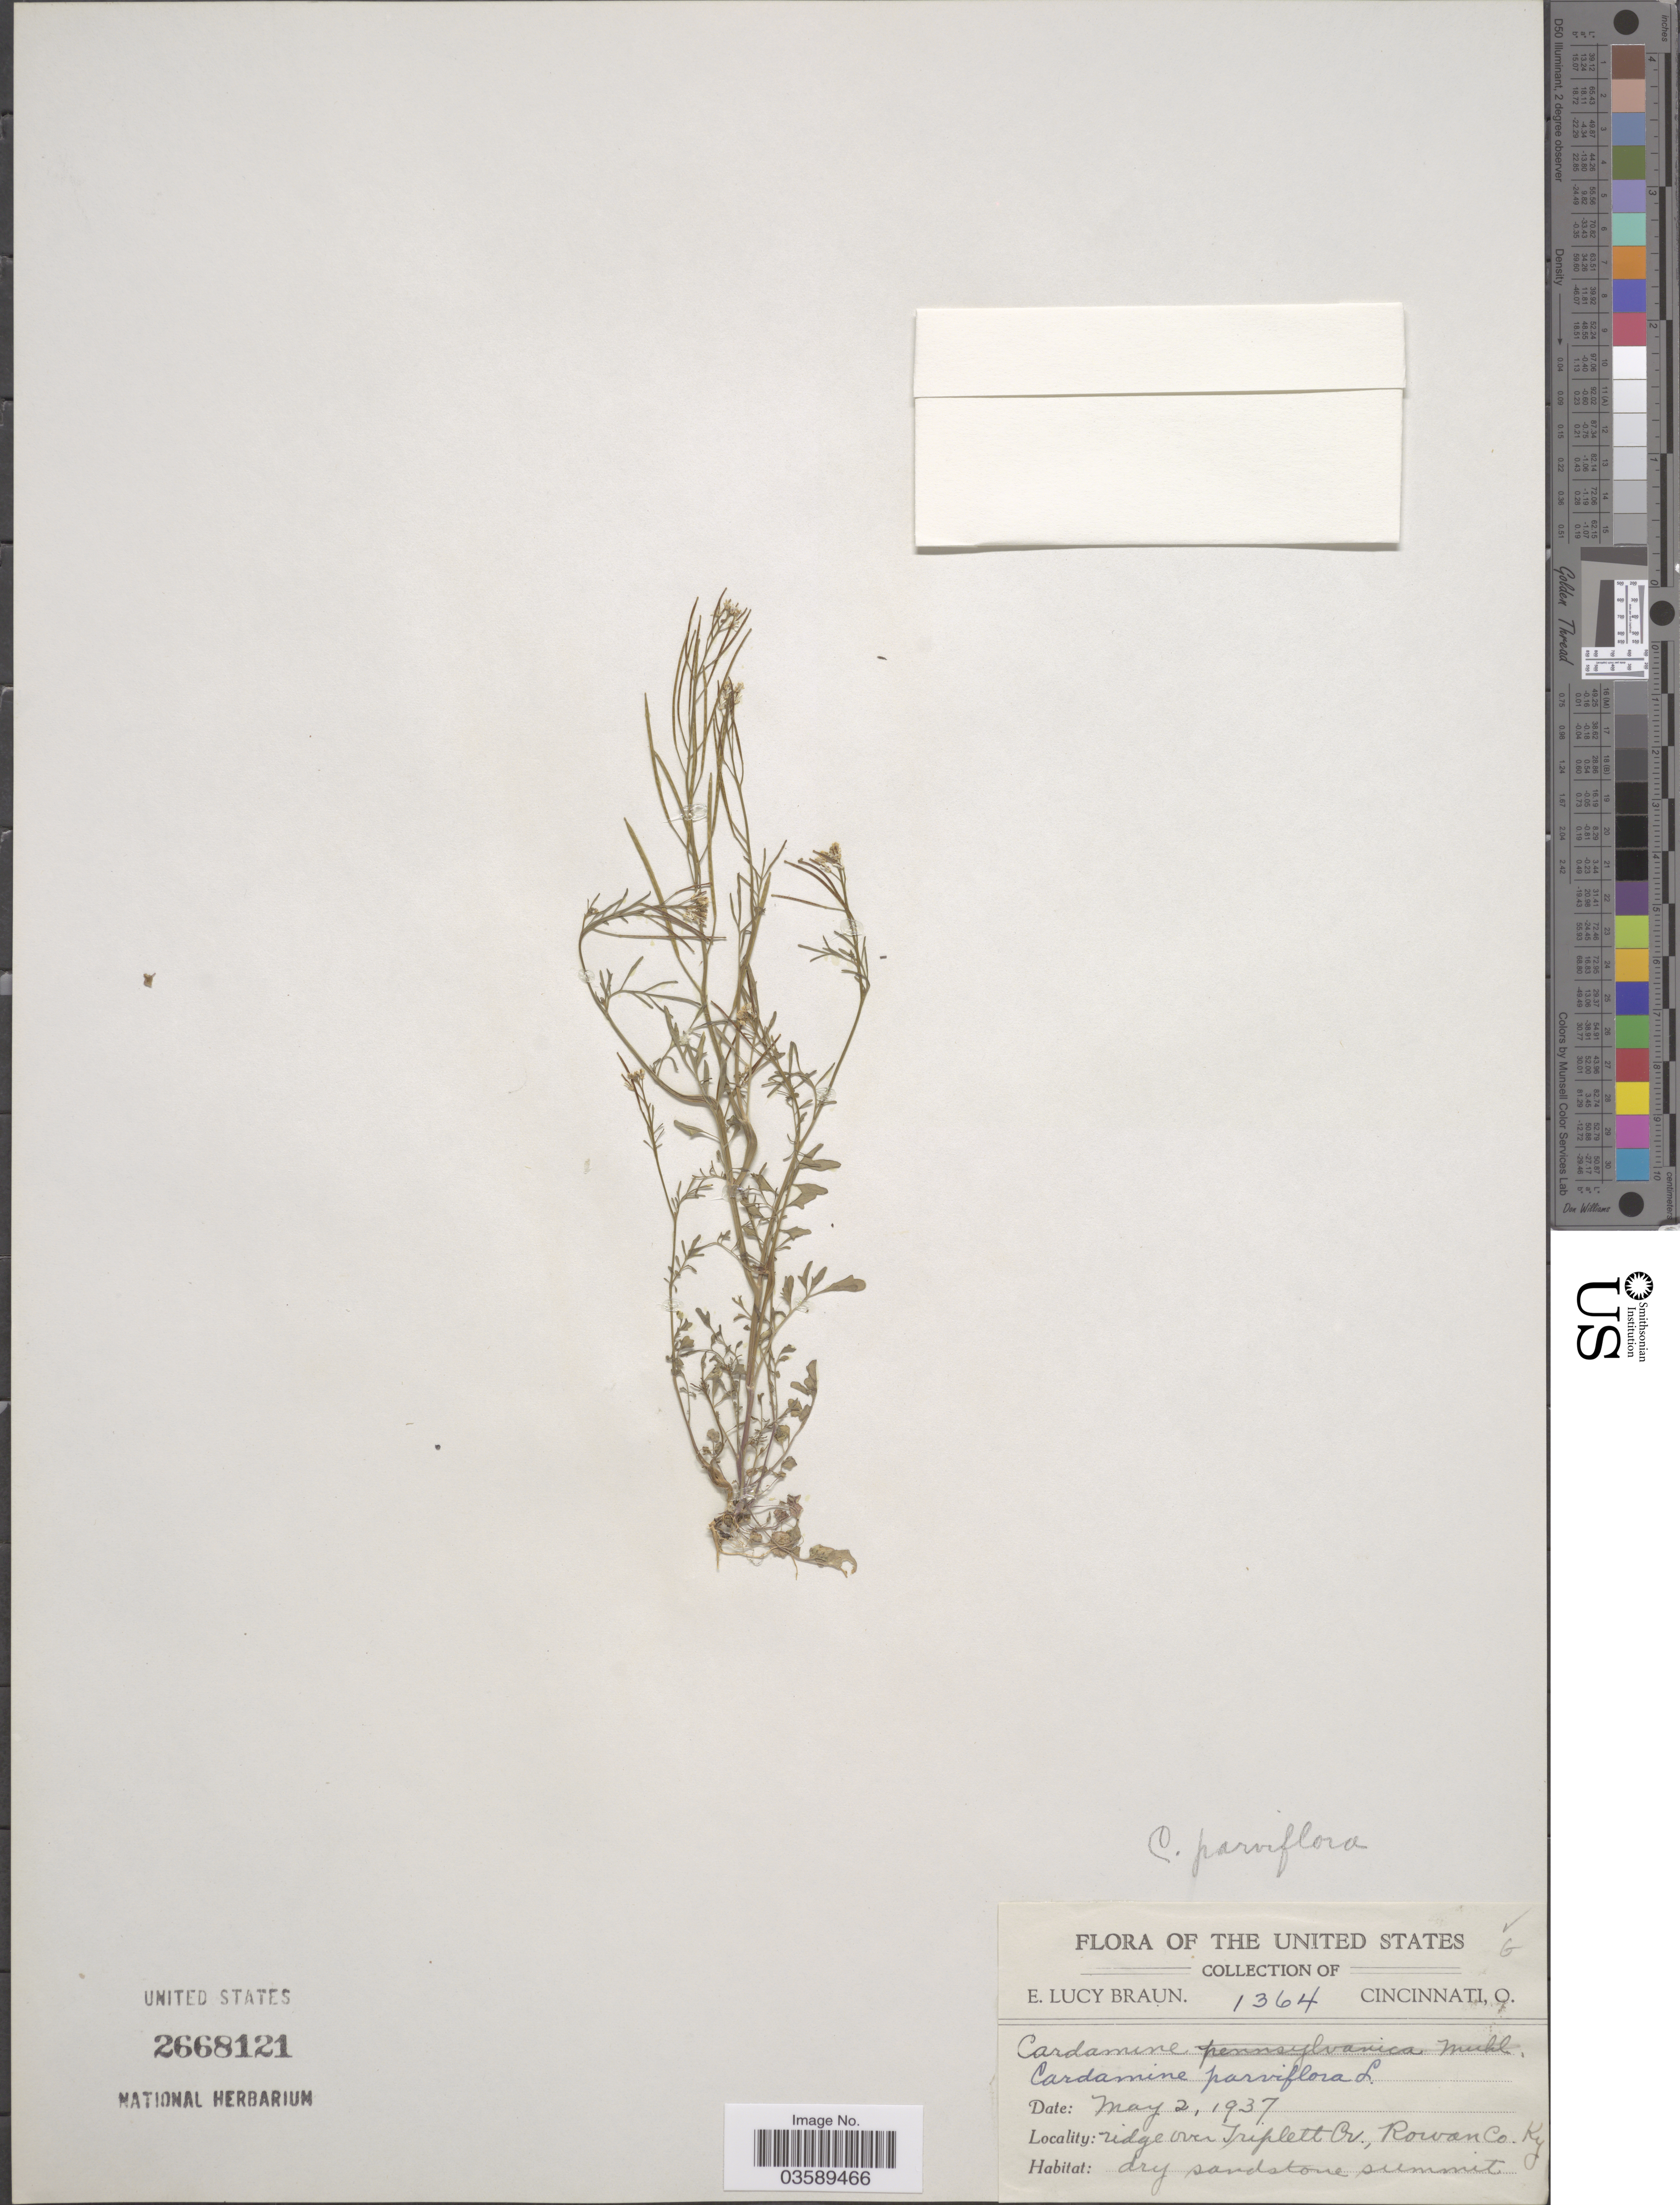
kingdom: Plantae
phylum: Tracheophyta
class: Magnoliopsida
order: Brassicales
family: Brassicaceae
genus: Cardamine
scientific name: Cardamine parviflora var. arenicola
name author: (Britton) O.E. Schulz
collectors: E. L. Braun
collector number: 1364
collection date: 1937-05-02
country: United States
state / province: Kentucky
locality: Ridge over Triplett Cr. Rowan Co.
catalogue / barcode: US 2668121